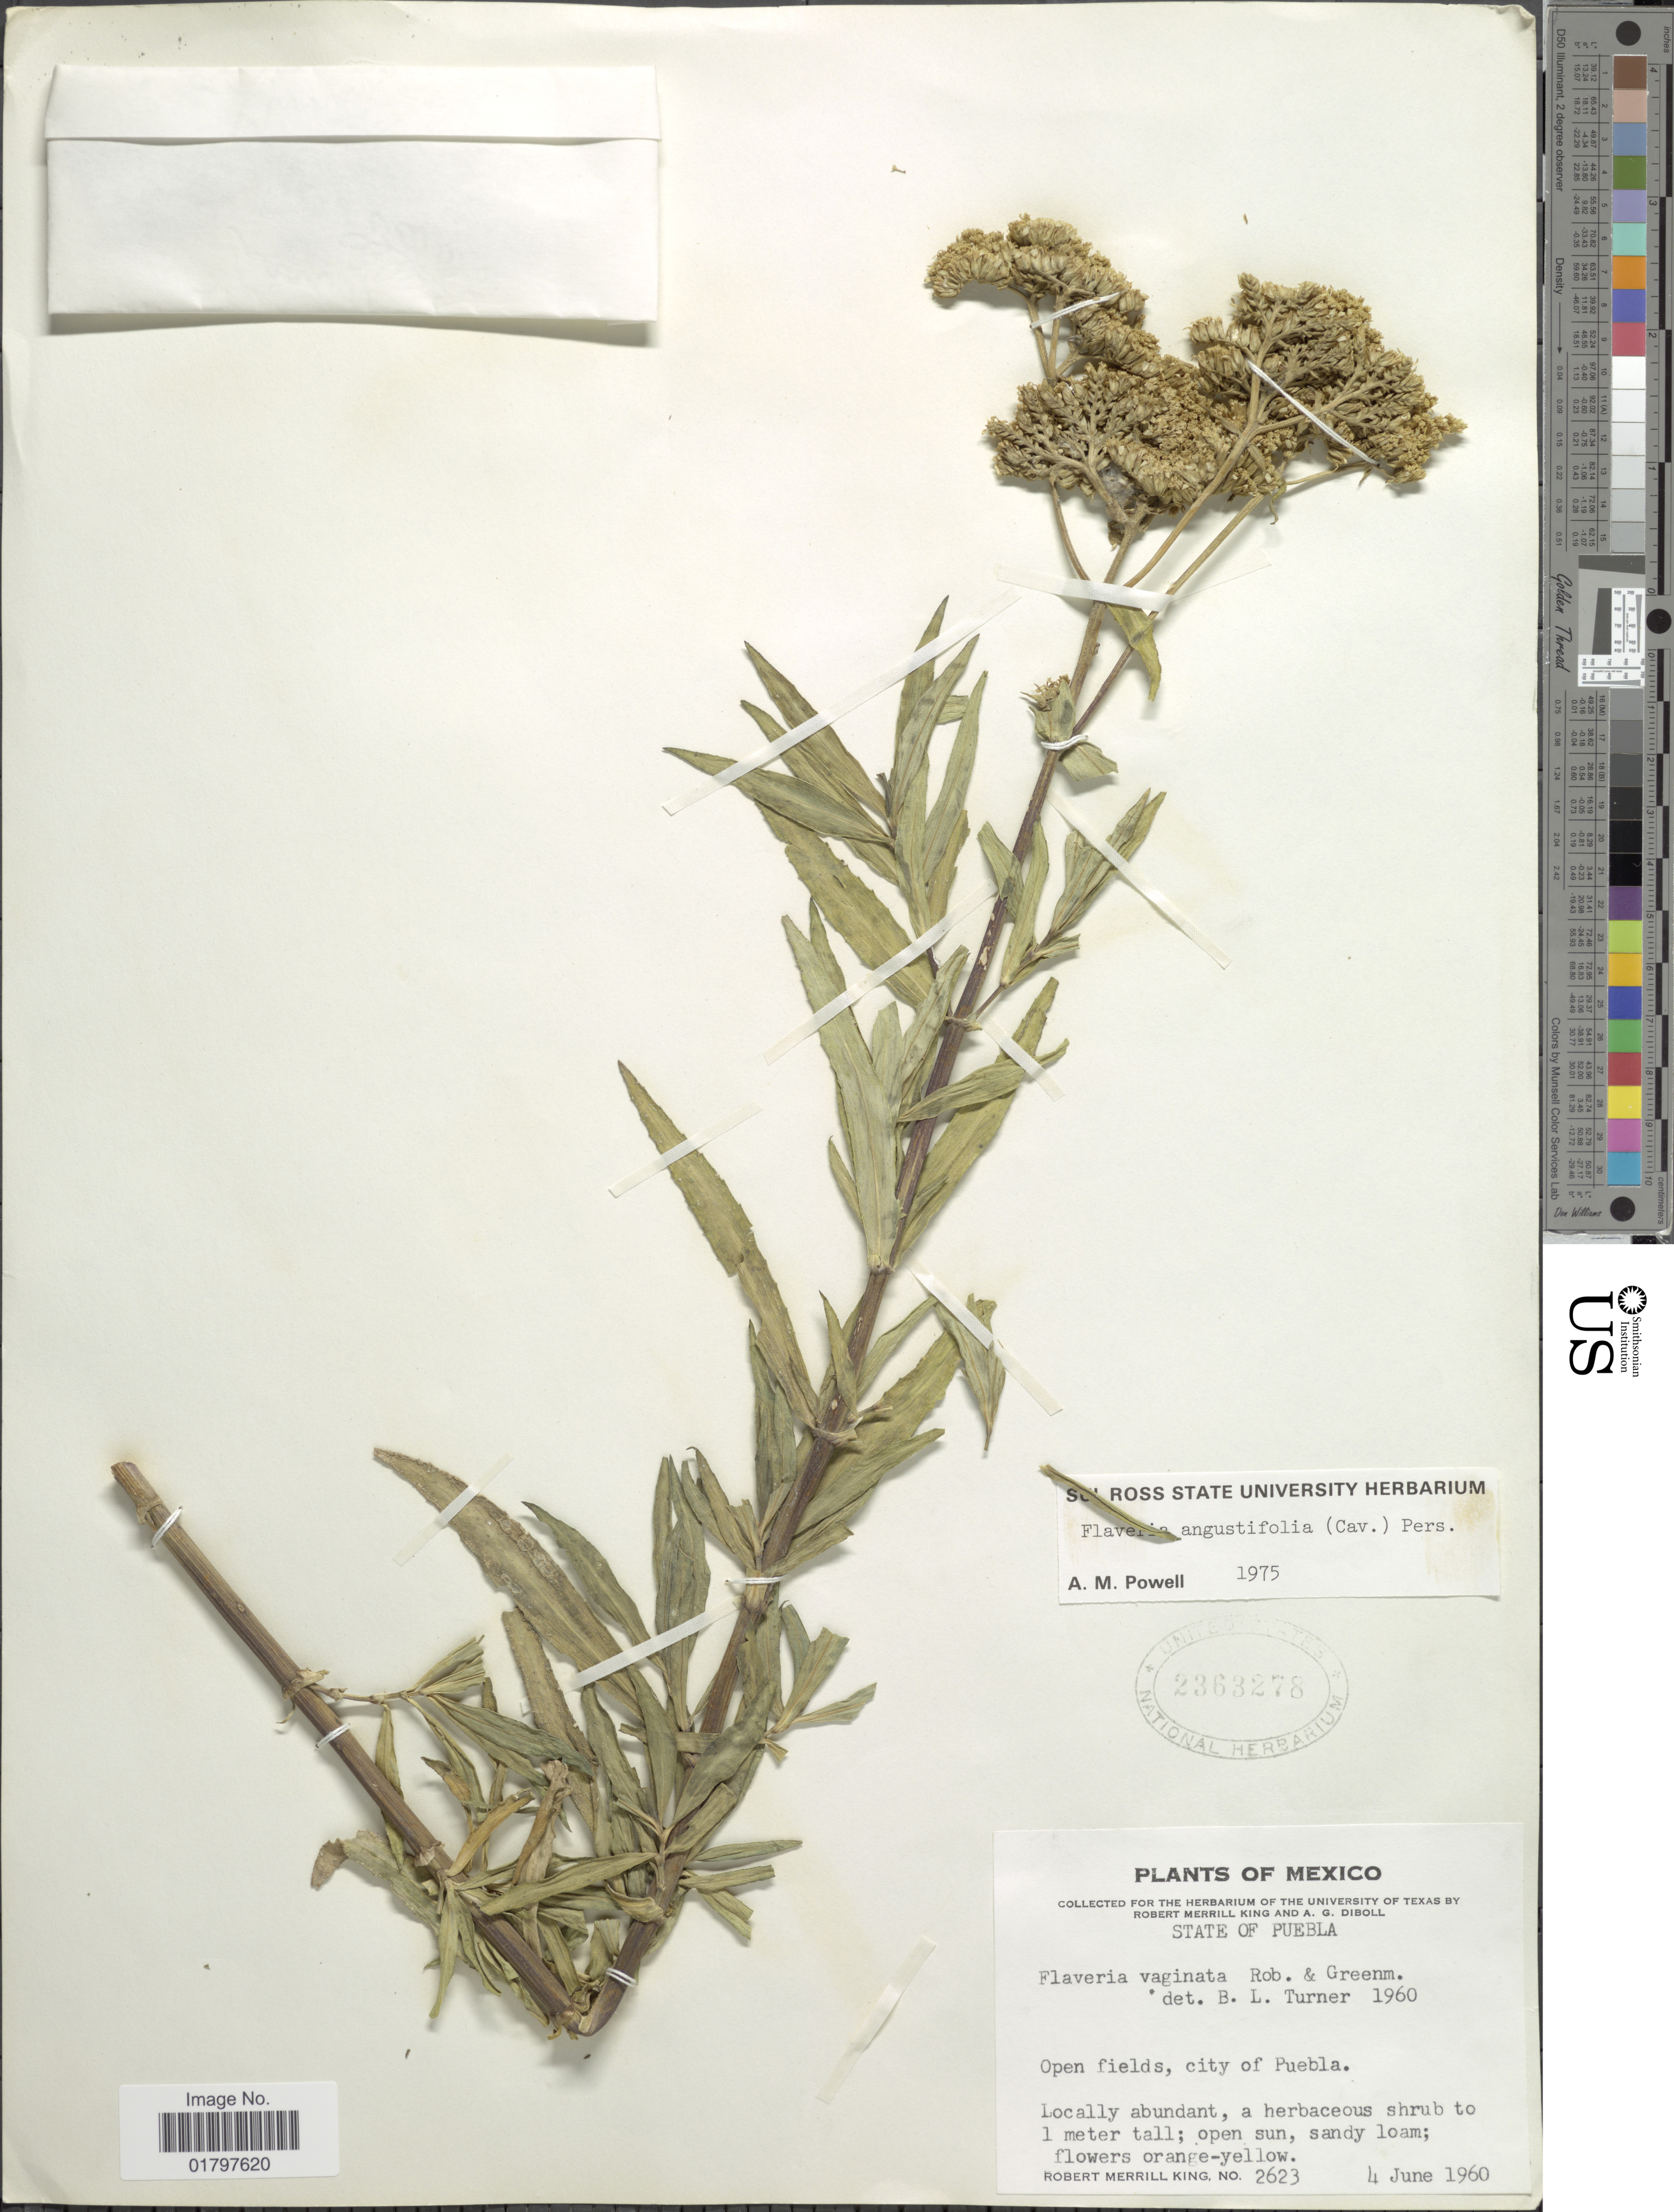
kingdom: Plantae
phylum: Tracheophyta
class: Magnoliopsida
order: Asterales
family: Asteraceae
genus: Flaveria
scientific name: Flaveria angustifolia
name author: Pers.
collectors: R. M. King & A. Diboll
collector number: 2623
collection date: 1960-06-04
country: Mexico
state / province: Puebla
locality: State of Puebla. Open fields, city of Puebla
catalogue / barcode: US 2363278